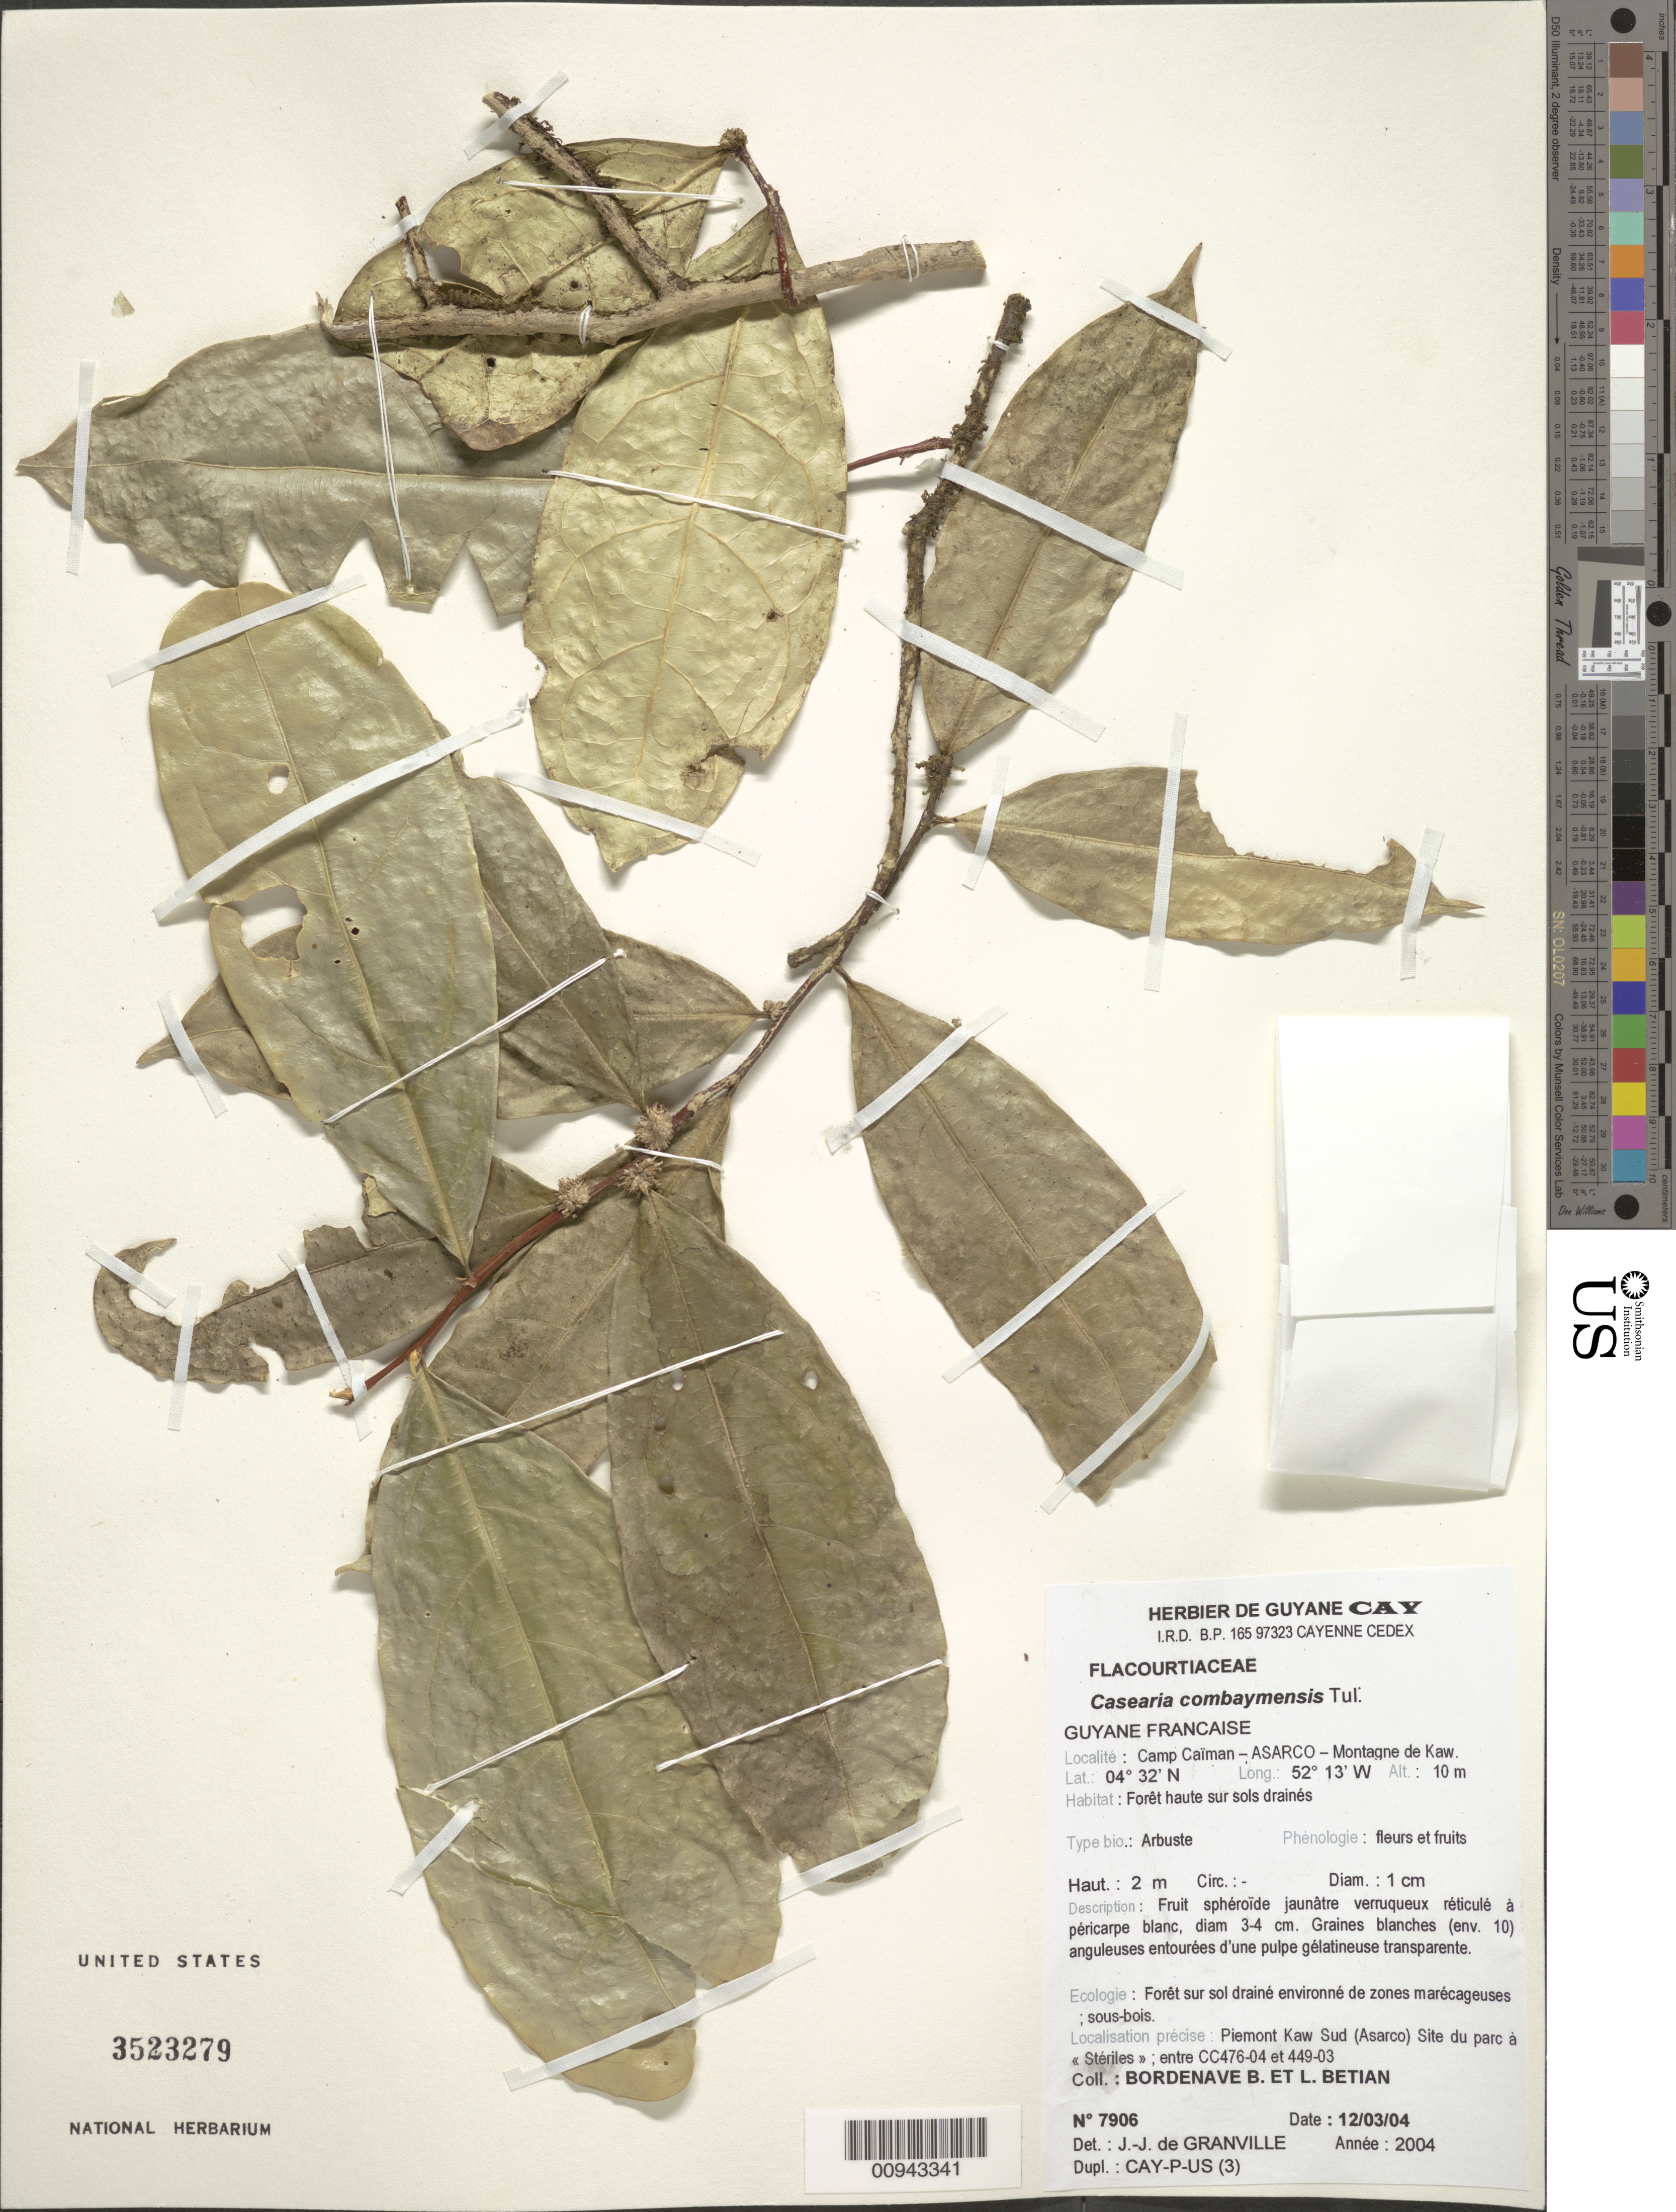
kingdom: Plantae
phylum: Tracheophyta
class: Magnoliopsida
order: Malpighiales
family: Salicaceae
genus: Casearia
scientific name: Casearia combaymensis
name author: Tul.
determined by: Granville, J. J. de, (CAY), Institut de Recherche pour le Developpement (IRD) (FRENCH GUIANA)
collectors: B. Bordenave & L. Betian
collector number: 7906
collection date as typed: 12-Mar-04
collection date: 2004-03-12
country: French Guiana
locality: Camp Caïman - ASARCO - Montagne de Kaw. Piemont Kaw Sud (Ascaraco) Site du parc a "steriles", entre CC476-04 et 449-03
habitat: Foret haute sur sols draines. Foret sur sol draine environne de zones marecageuses; sous-bois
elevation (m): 10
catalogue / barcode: US 3523279